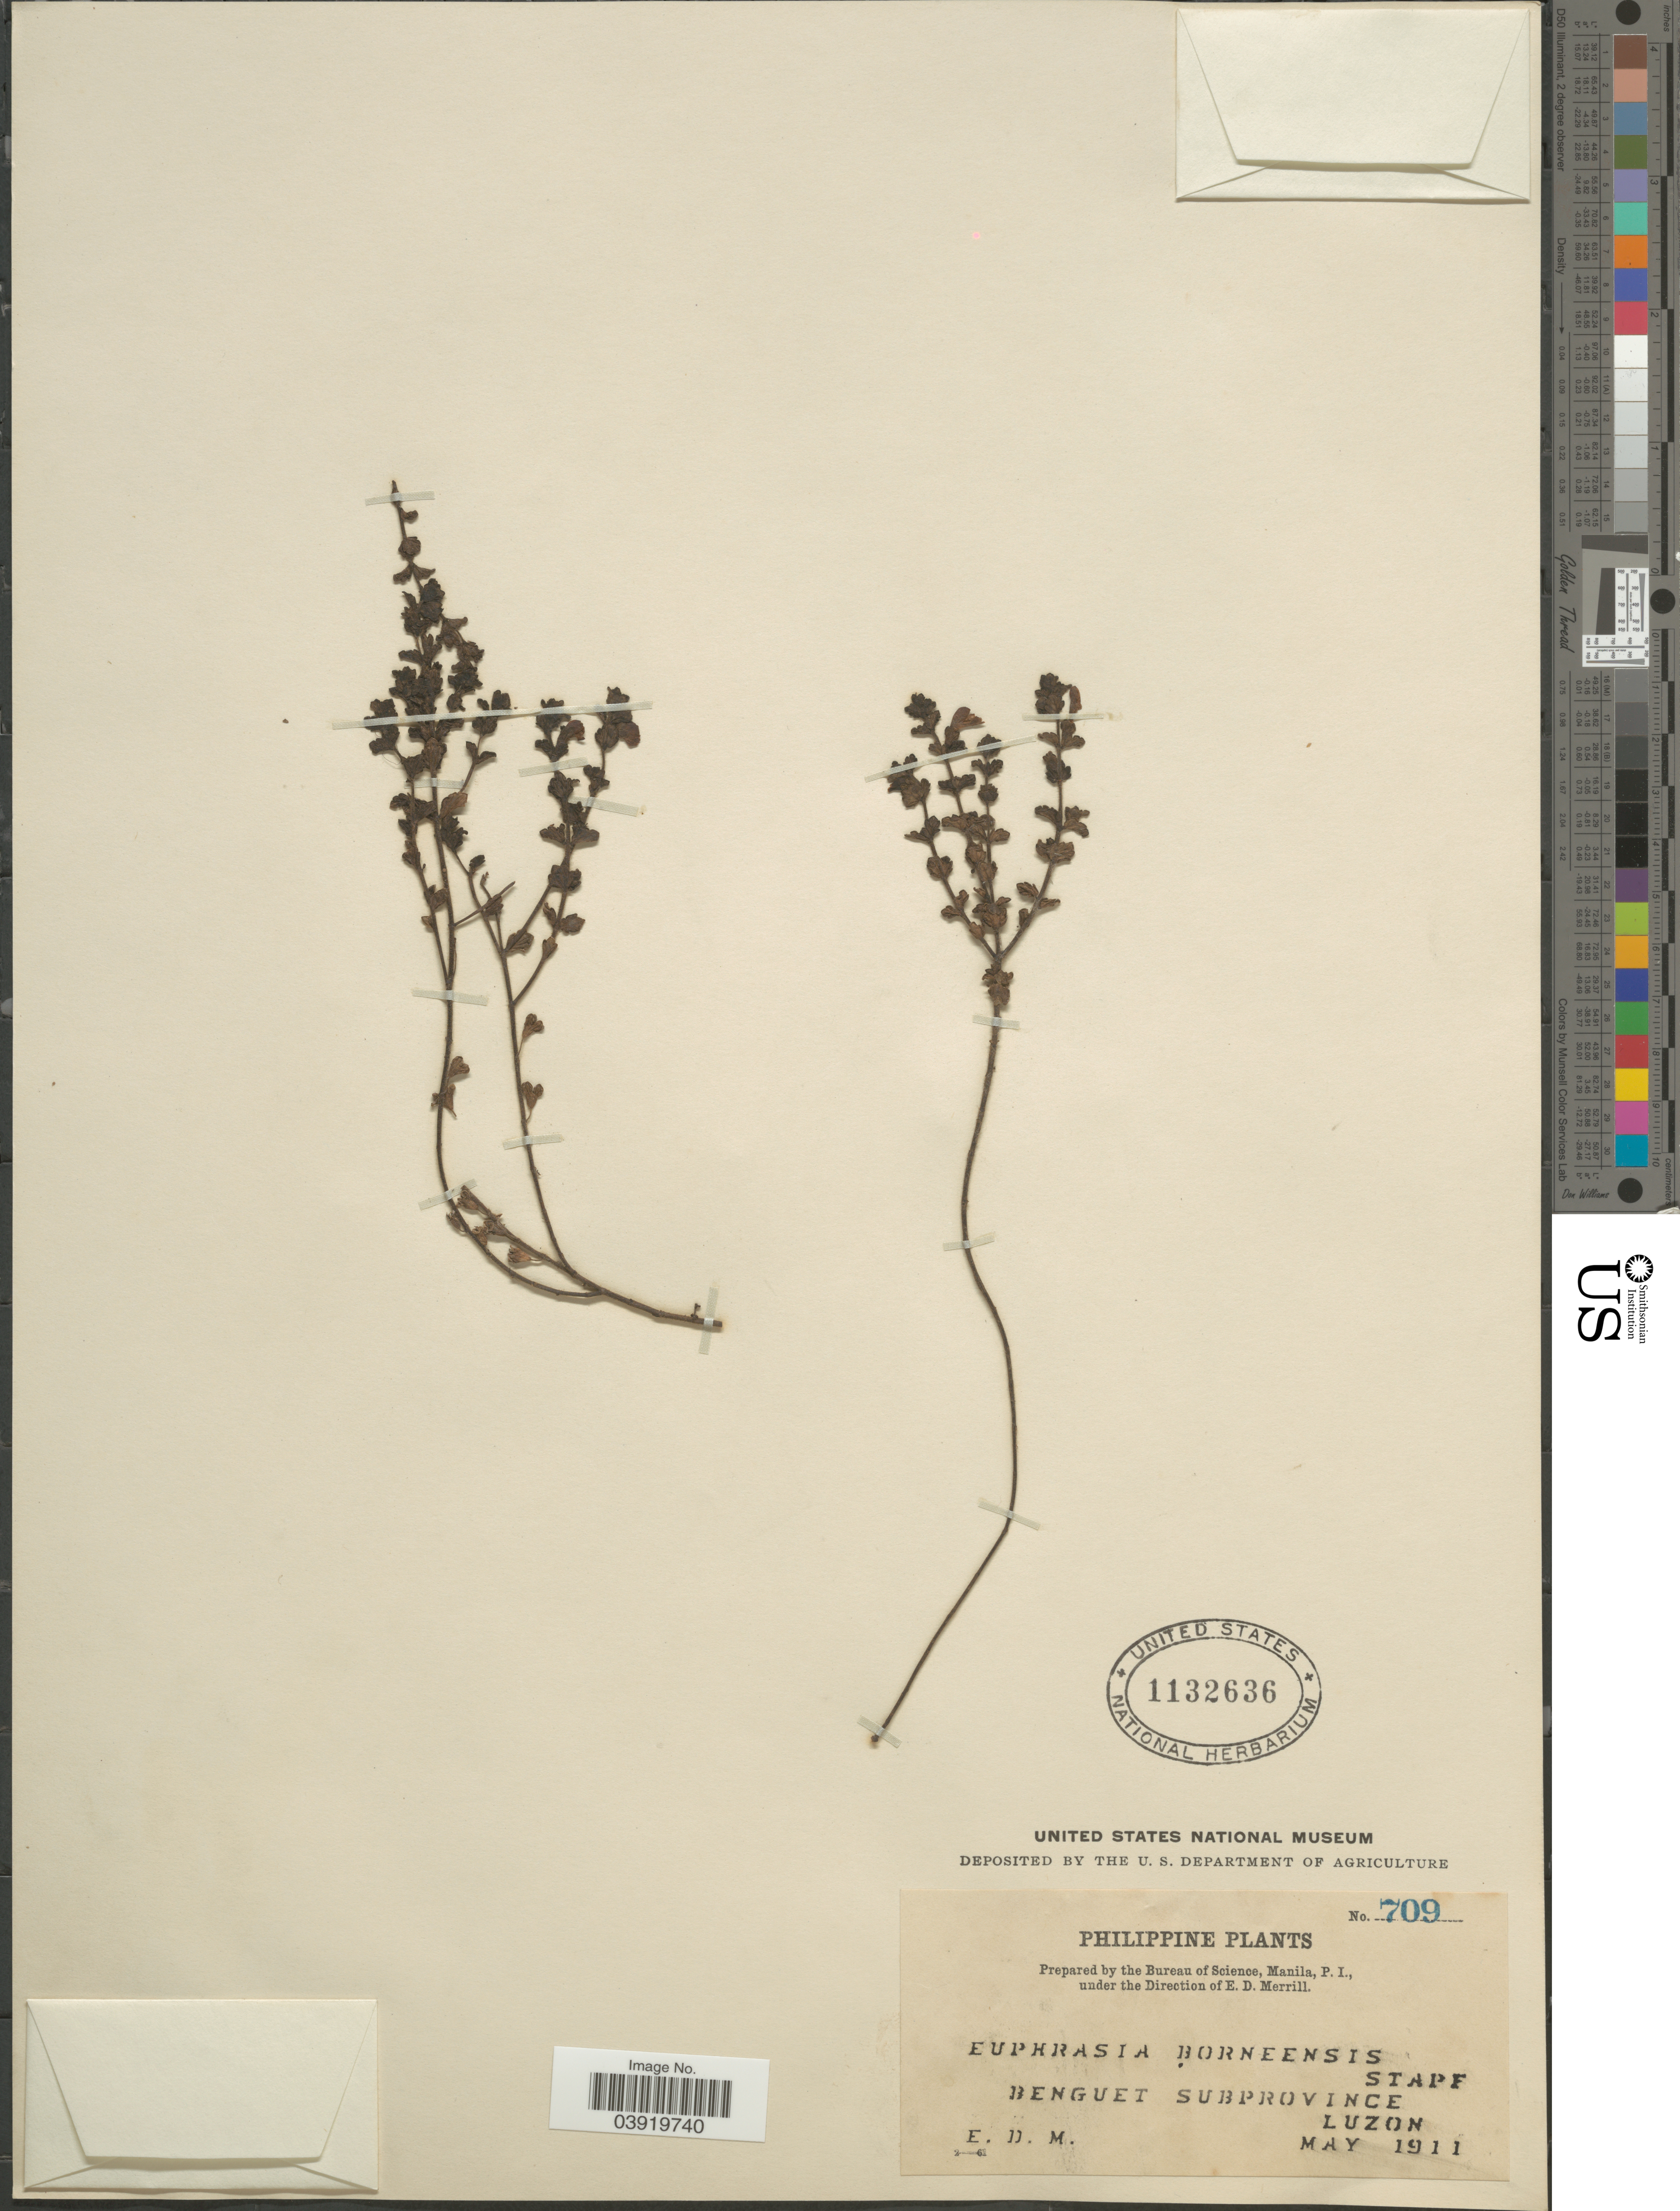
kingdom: Plantae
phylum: Tracheophyta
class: Magnoliopsida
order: Lamiales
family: Orobanchaceae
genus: Euphrasia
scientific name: Euphrasia borneensis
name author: Stapf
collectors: E. D. Merrill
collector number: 709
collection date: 1911-05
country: Philippines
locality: Benguet Subprovince, Luzon.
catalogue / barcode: US 1132636